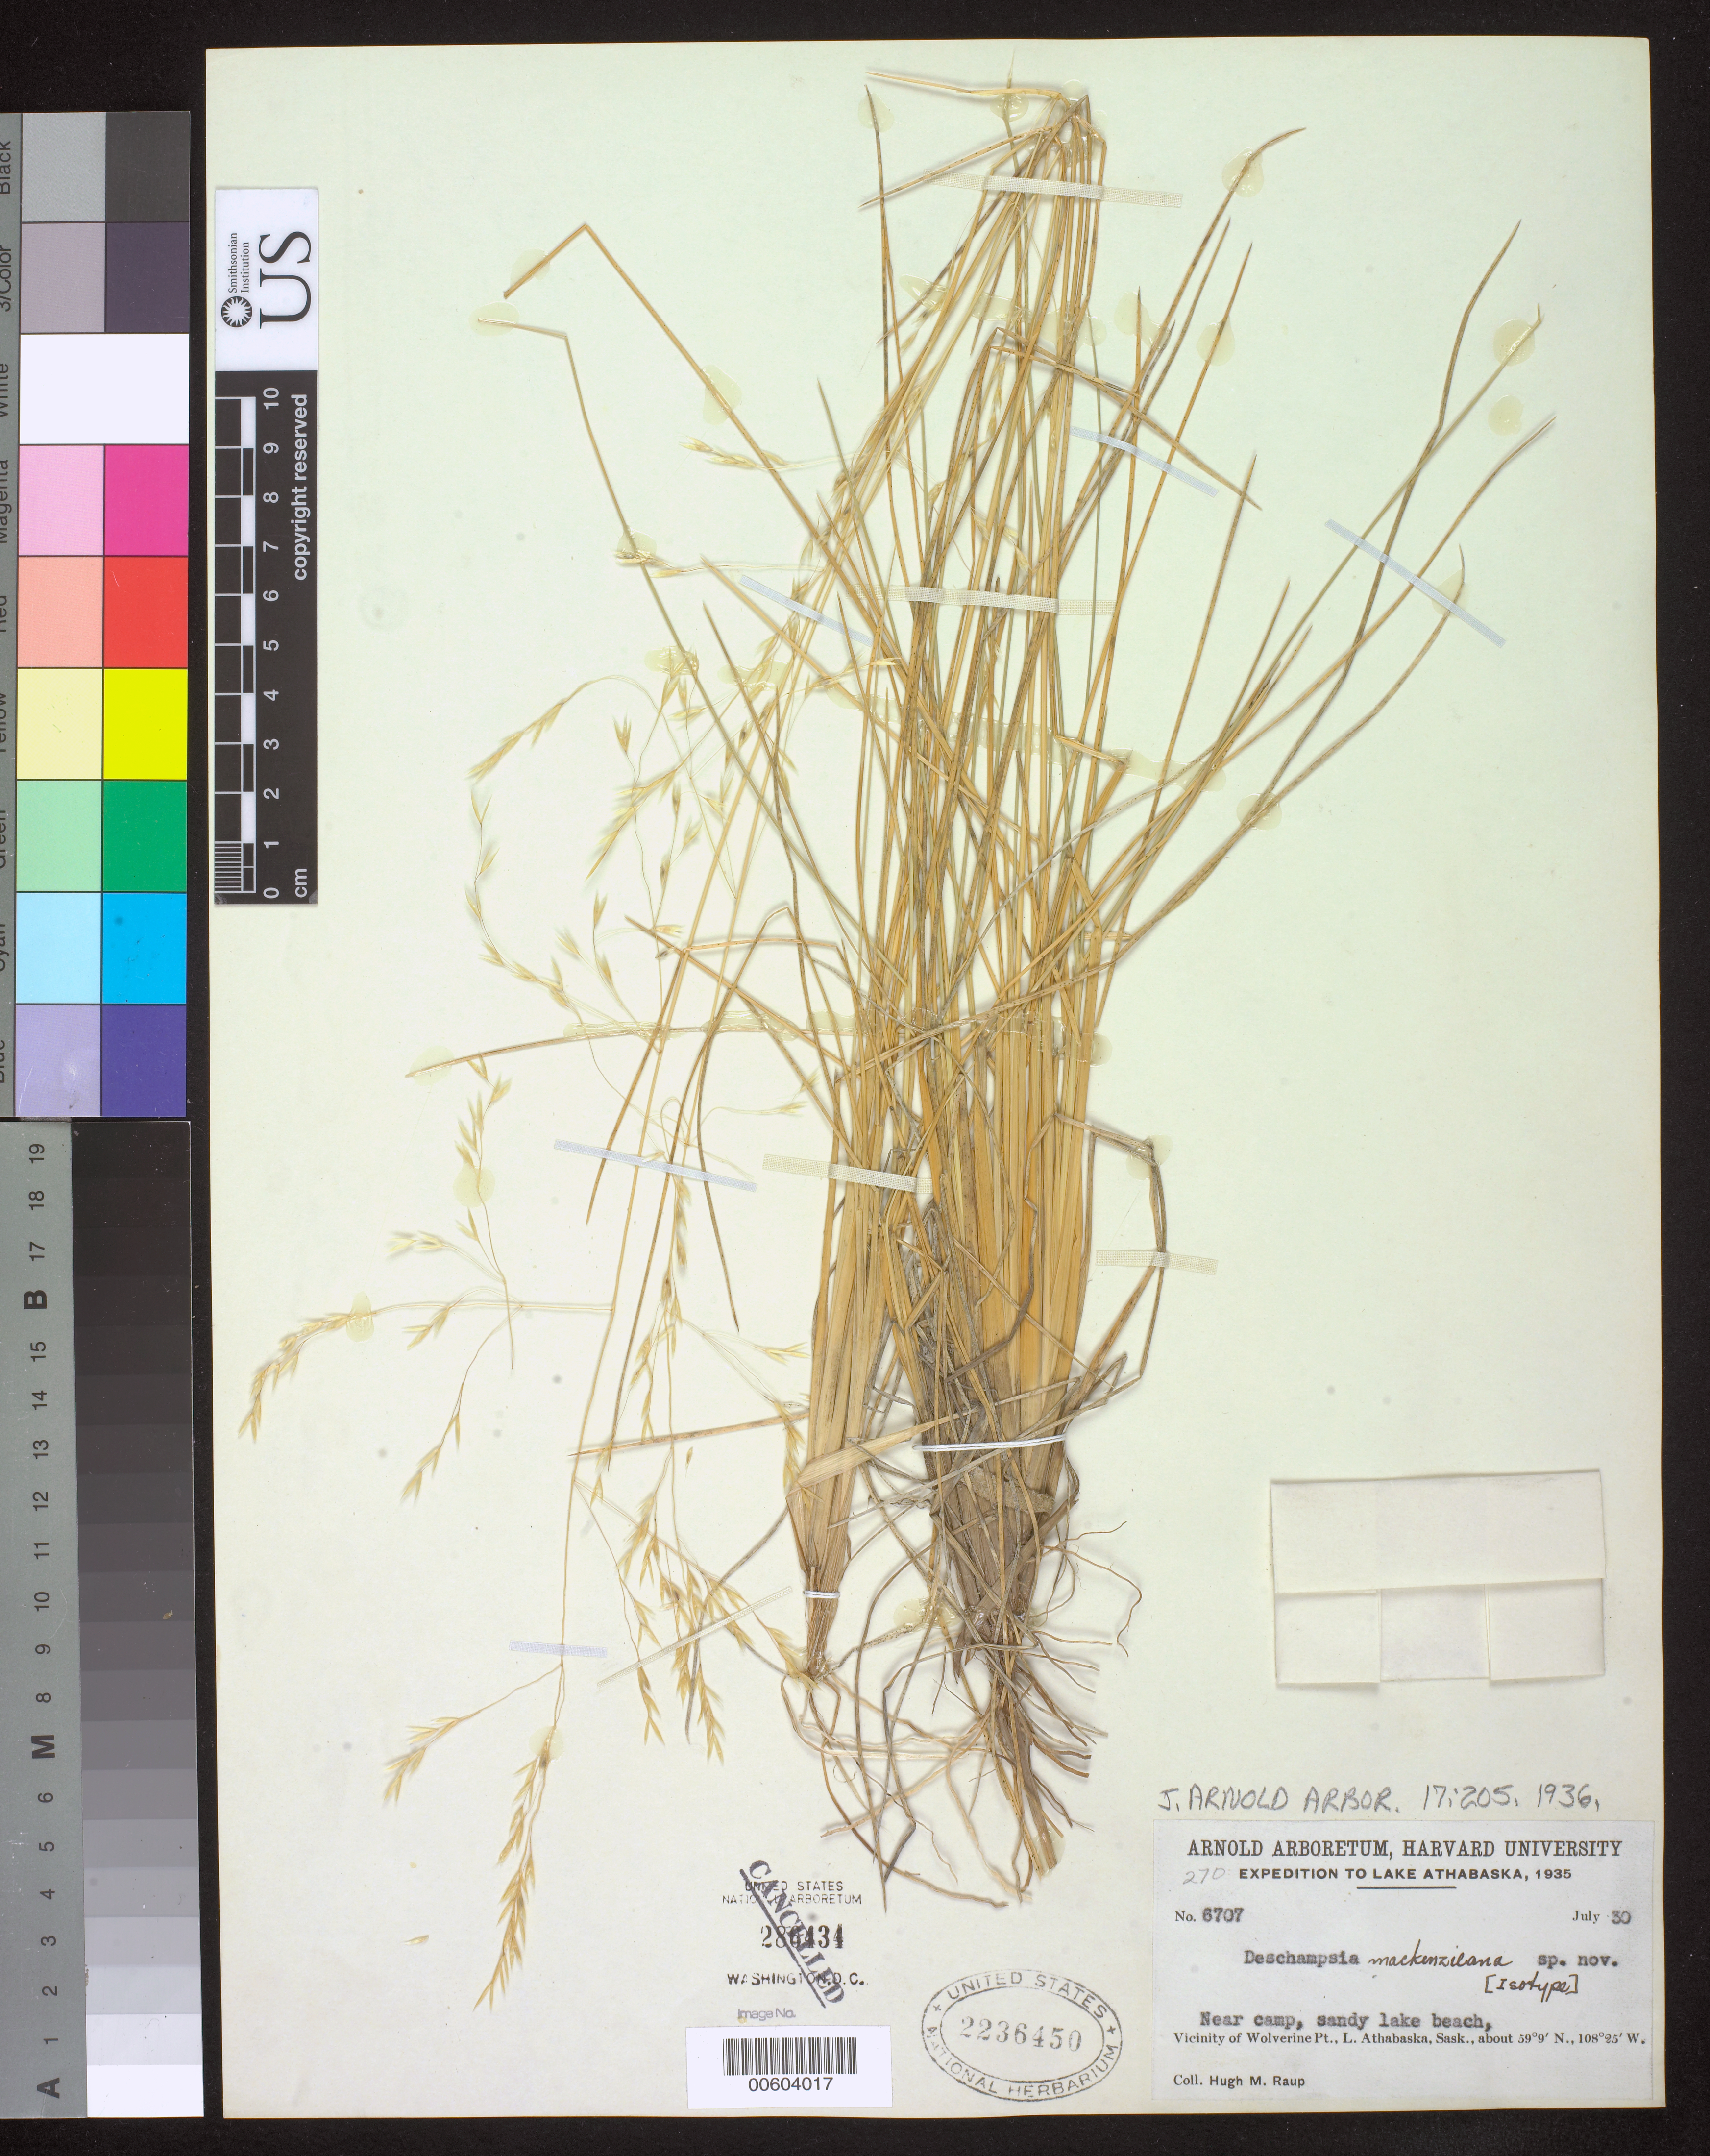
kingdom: Plantae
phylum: Tracheophyta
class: Liliopsida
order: Poales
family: Poaceae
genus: Deschampsia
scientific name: Deschampsia mackenzieana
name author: Raup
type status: Isotype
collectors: H. Raup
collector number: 6707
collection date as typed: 30 Jul 1935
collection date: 1935-07-30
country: Canada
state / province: Saskatchewan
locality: Vicinity of Wolverine Pt., Lake Athabaska.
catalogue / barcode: US 2236450